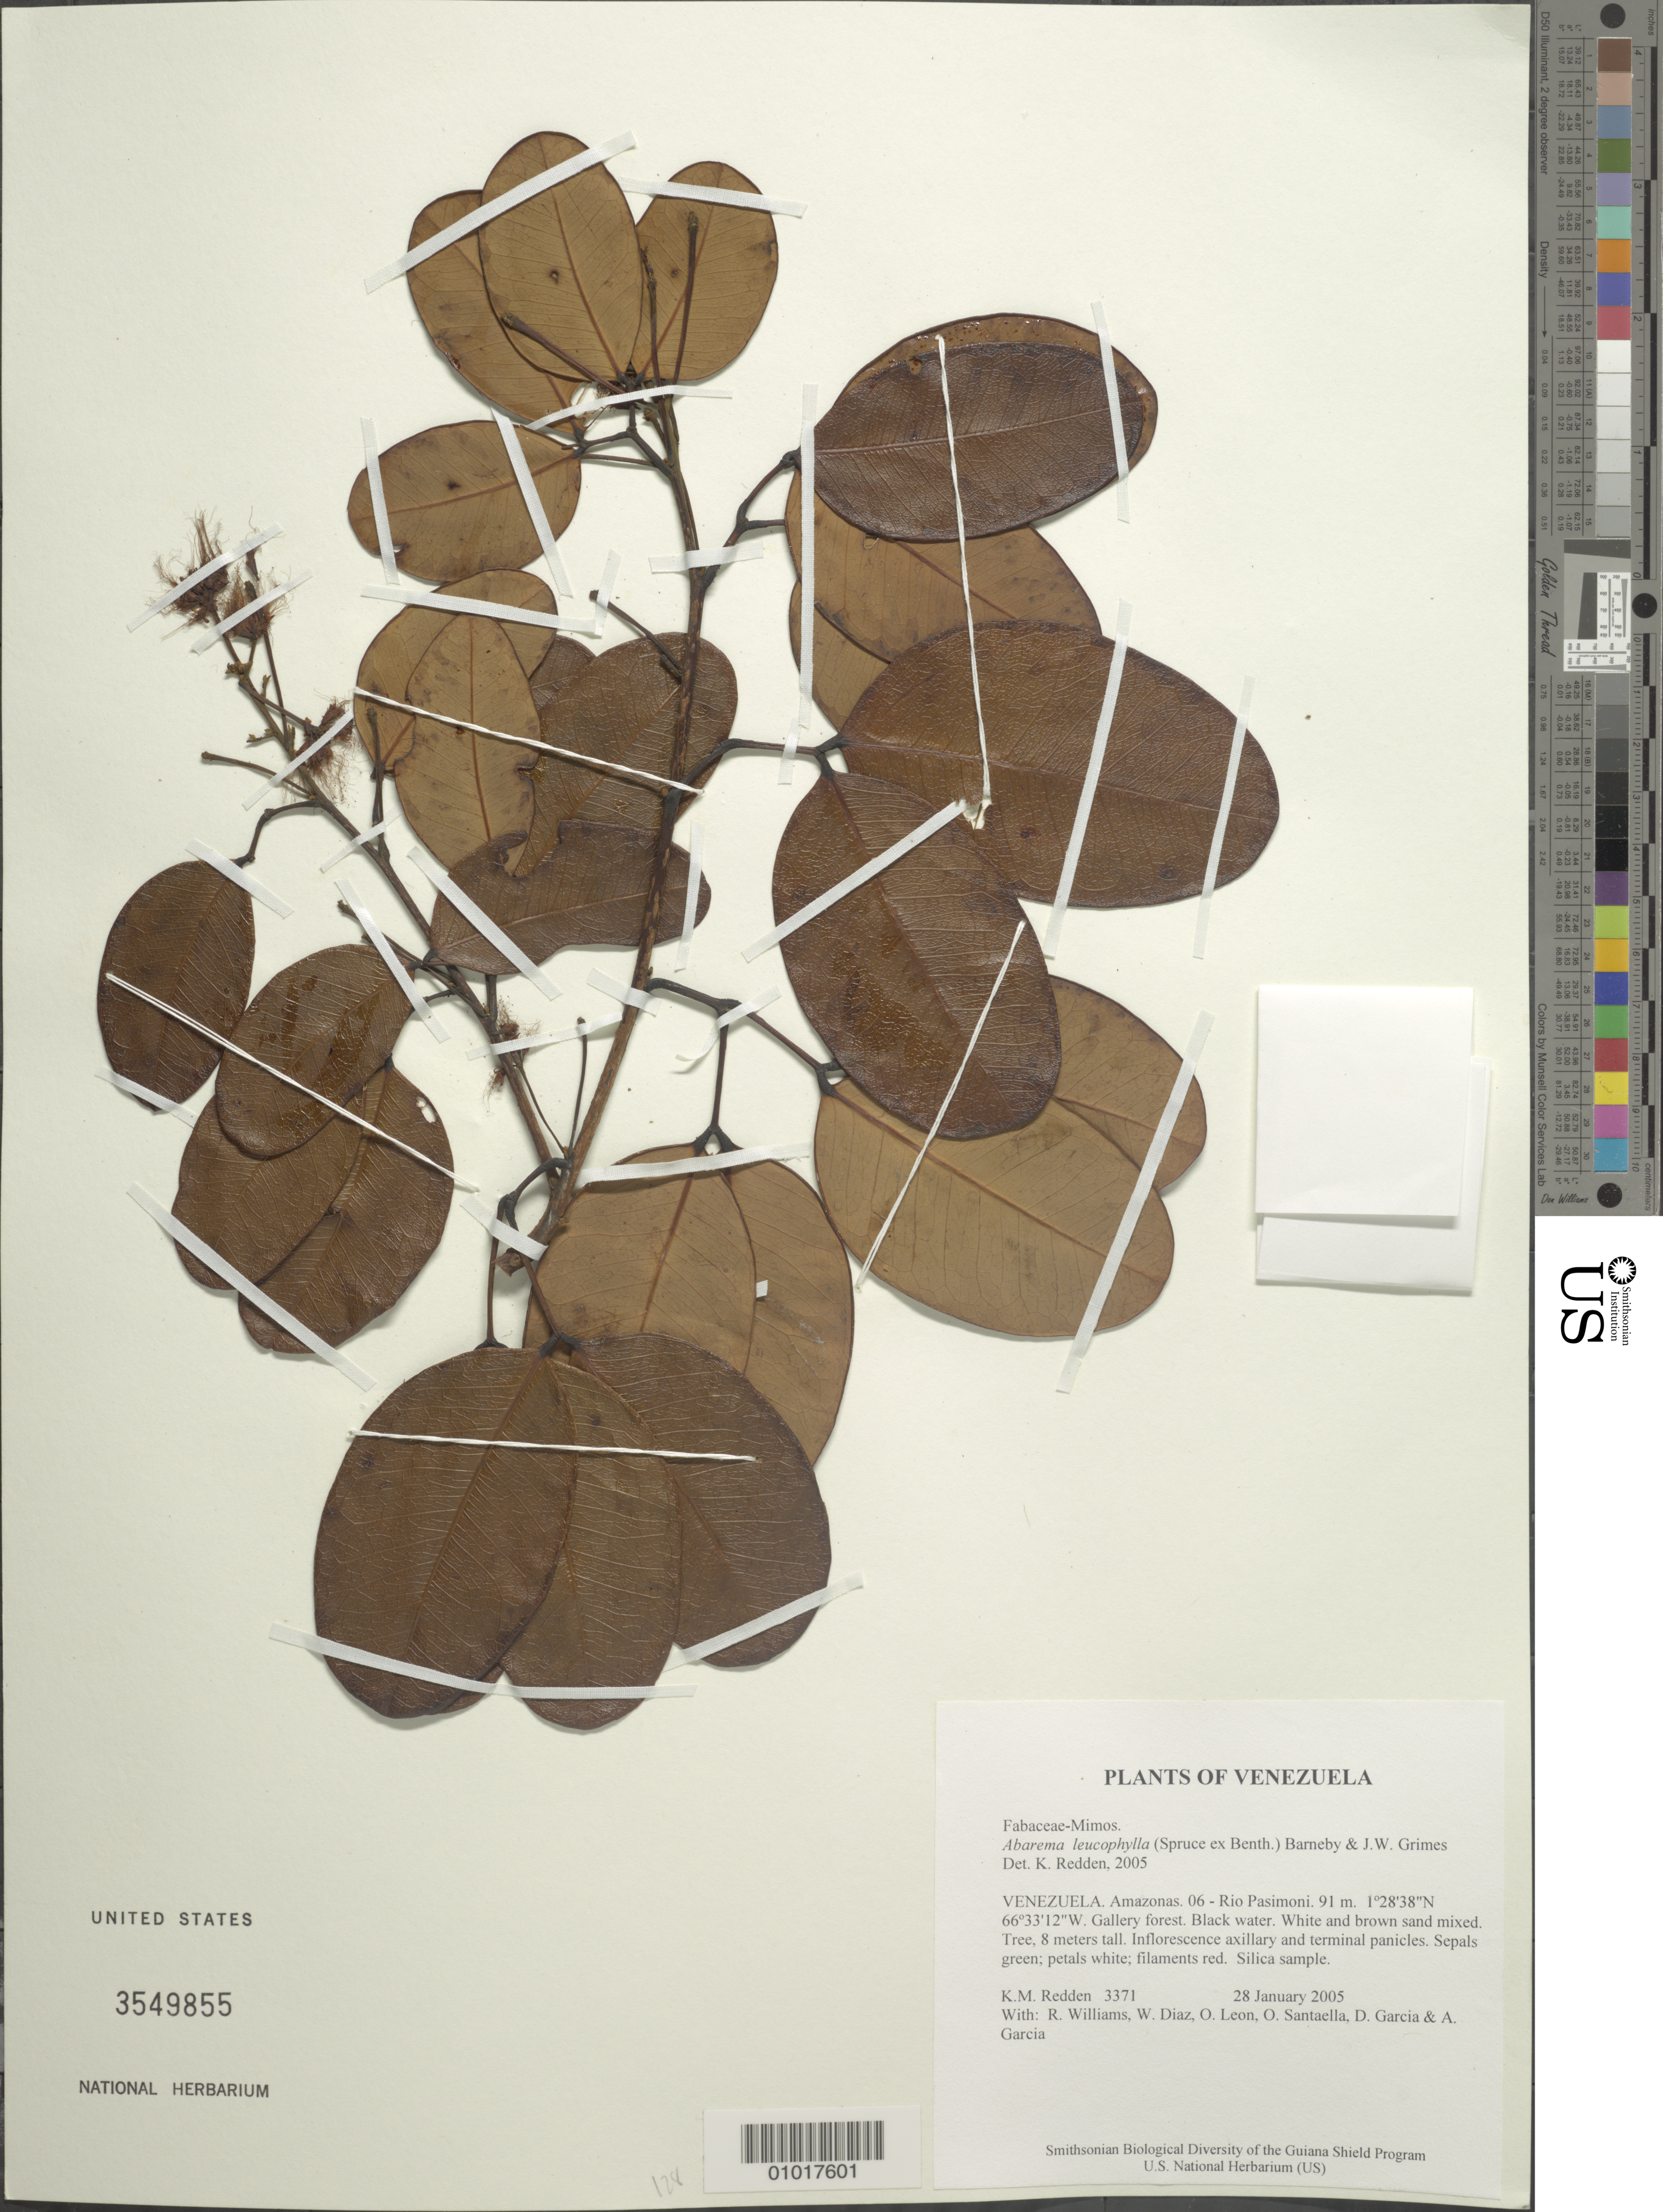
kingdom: Plantae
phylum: Tracheophyta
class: Magnoliopsida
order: Fabales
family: Fabaceae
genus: Abarema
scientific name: Abarema leucophylla var. leucophylla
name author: (Spruce ex Benth.) Barneby & J.W. Grimes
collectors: K. M. Redden, R. Williams, W. Díaz P., O. León, O. Santaella, D. Garcia & A. Garcia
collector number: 3371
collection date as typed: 28 January 2005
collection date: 2005-01-28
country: Venezuela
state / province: Amazonas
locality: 06 - Rio Pasimoni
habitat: Gallery forest. Black water. White and brown sand mixed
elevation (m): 91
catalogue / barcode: US 3549855